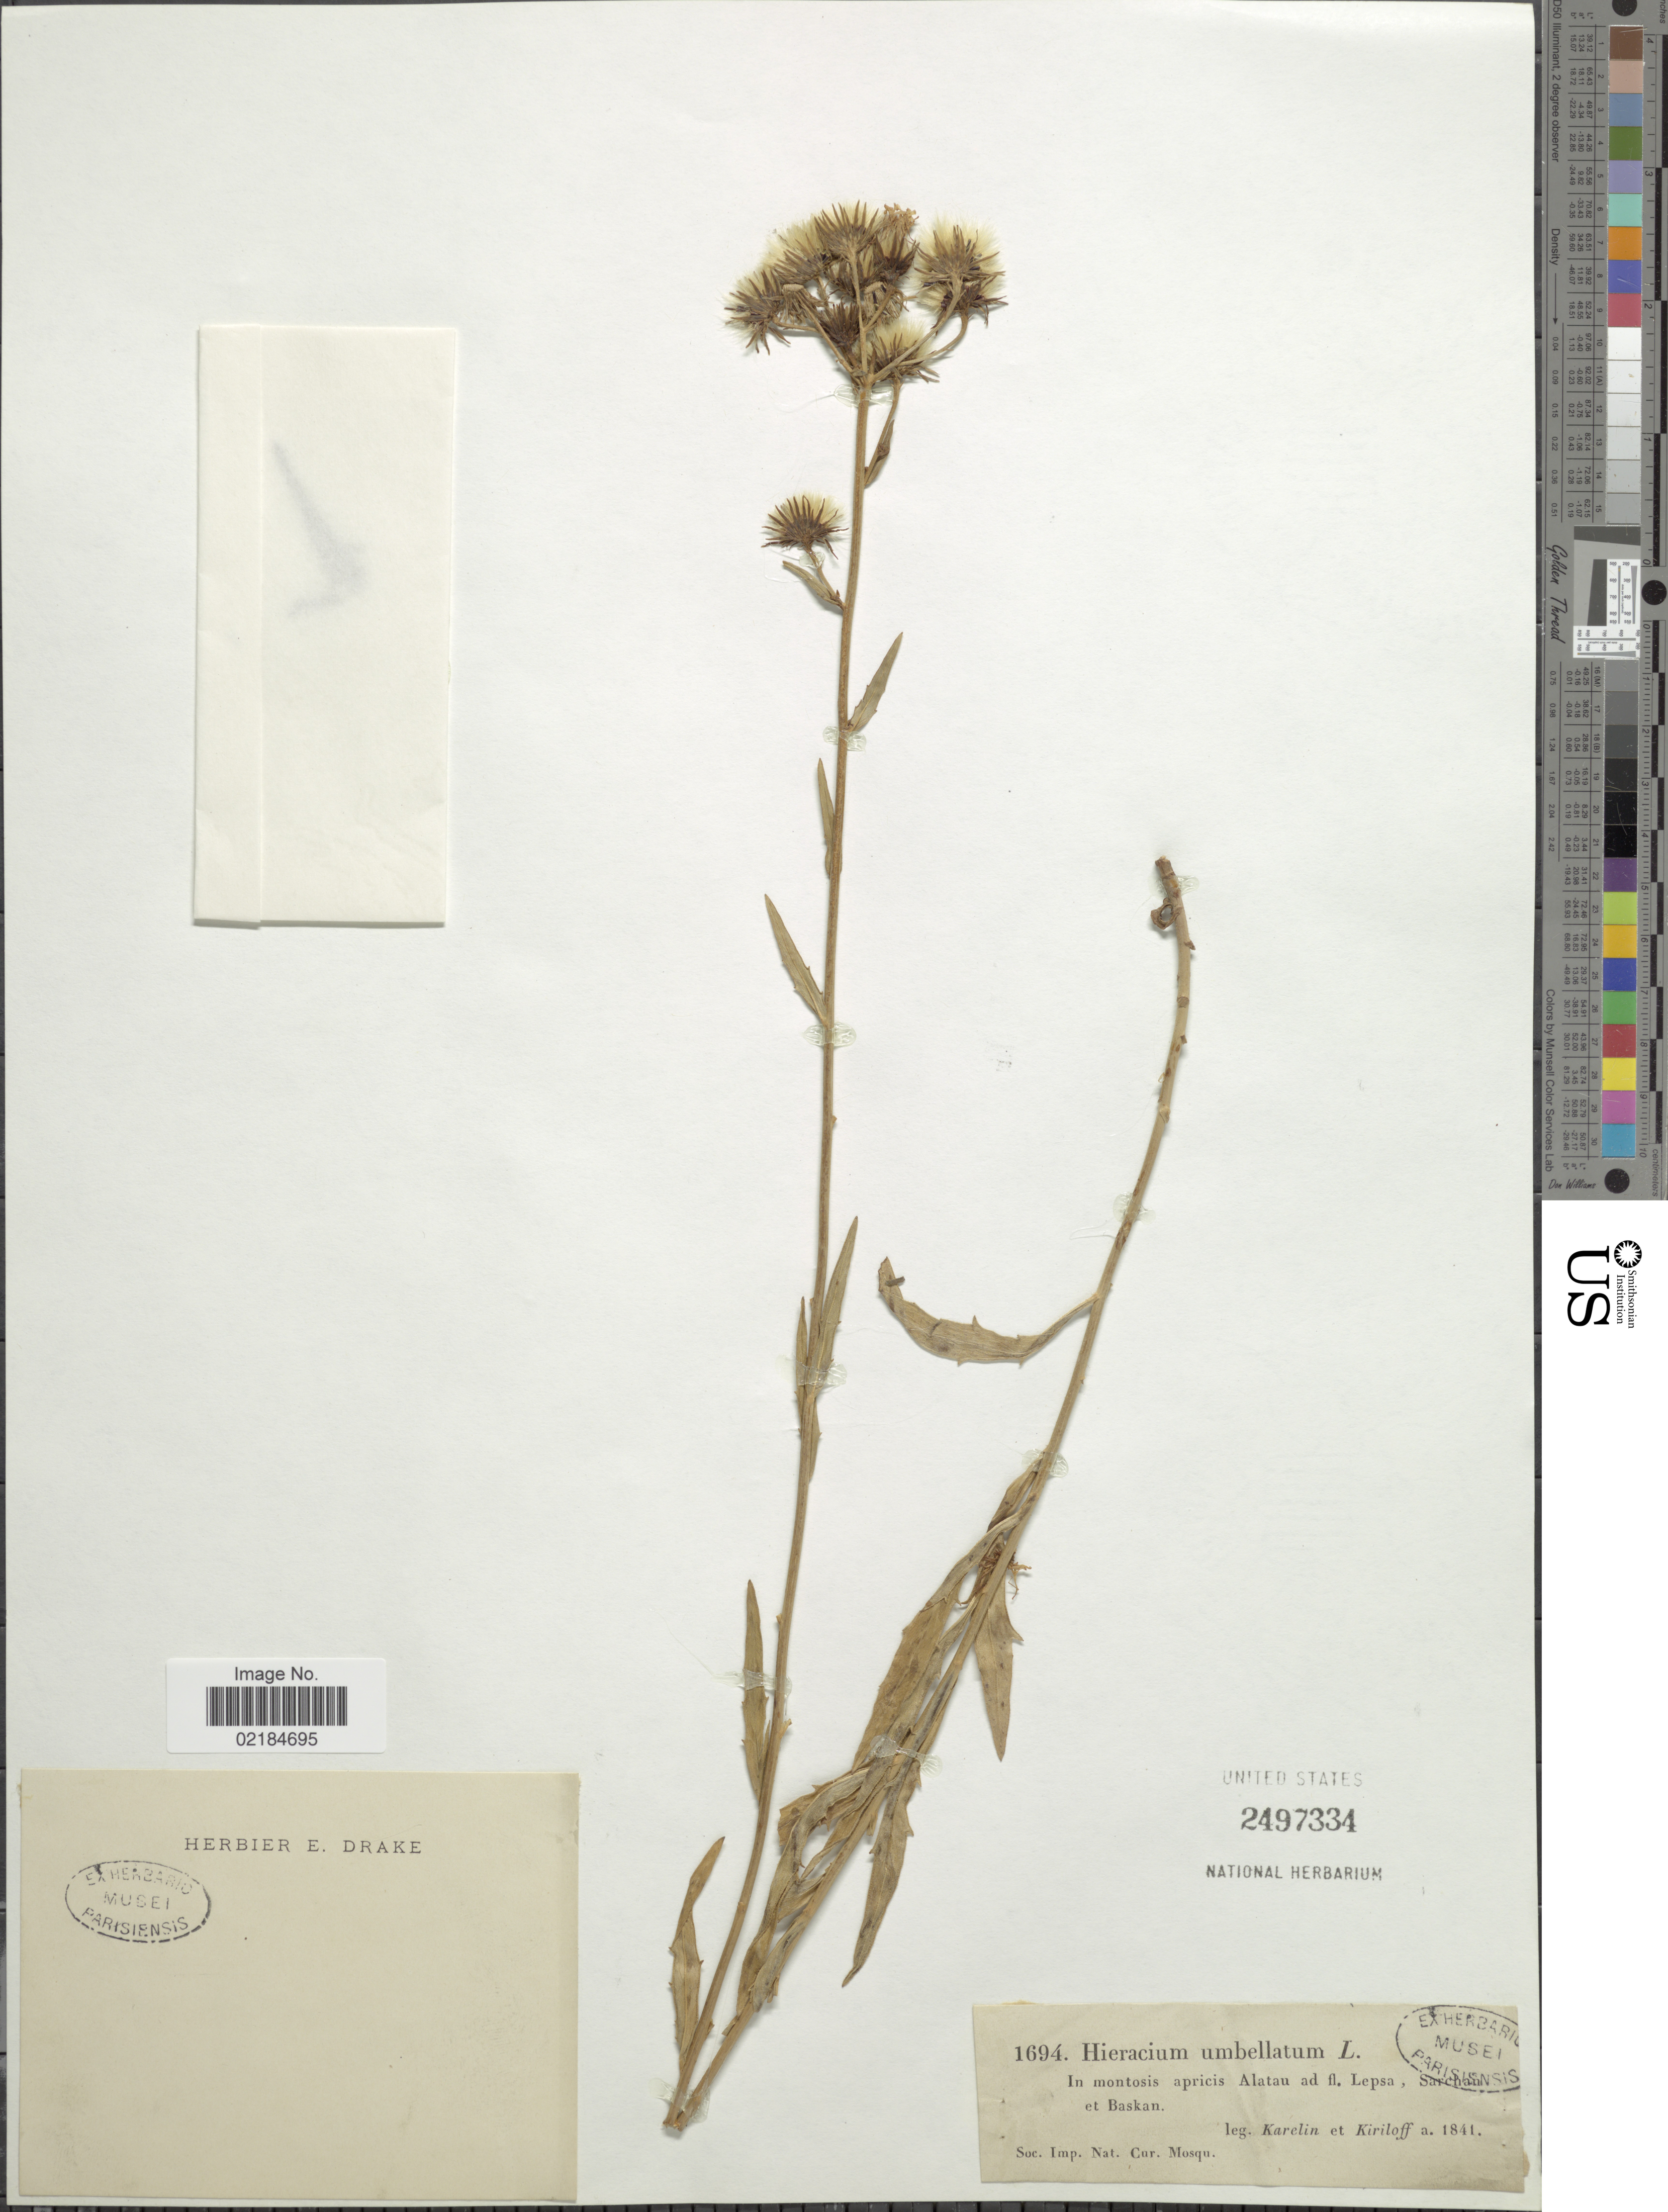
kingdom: Plantae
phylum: Tracheophyta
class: Magnoliopsida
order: Asterales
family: Asteraceae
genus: Hieracium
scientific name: Hieracium umbellatum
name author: L.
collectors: G. S. Karelin & I. Kiriloff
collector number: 1694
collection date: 1841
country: Kazakhstan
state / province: Almaty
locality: In montosis apricis Alatau ad Lepsa, Sarchan et Baskan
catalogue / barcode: US 2497334